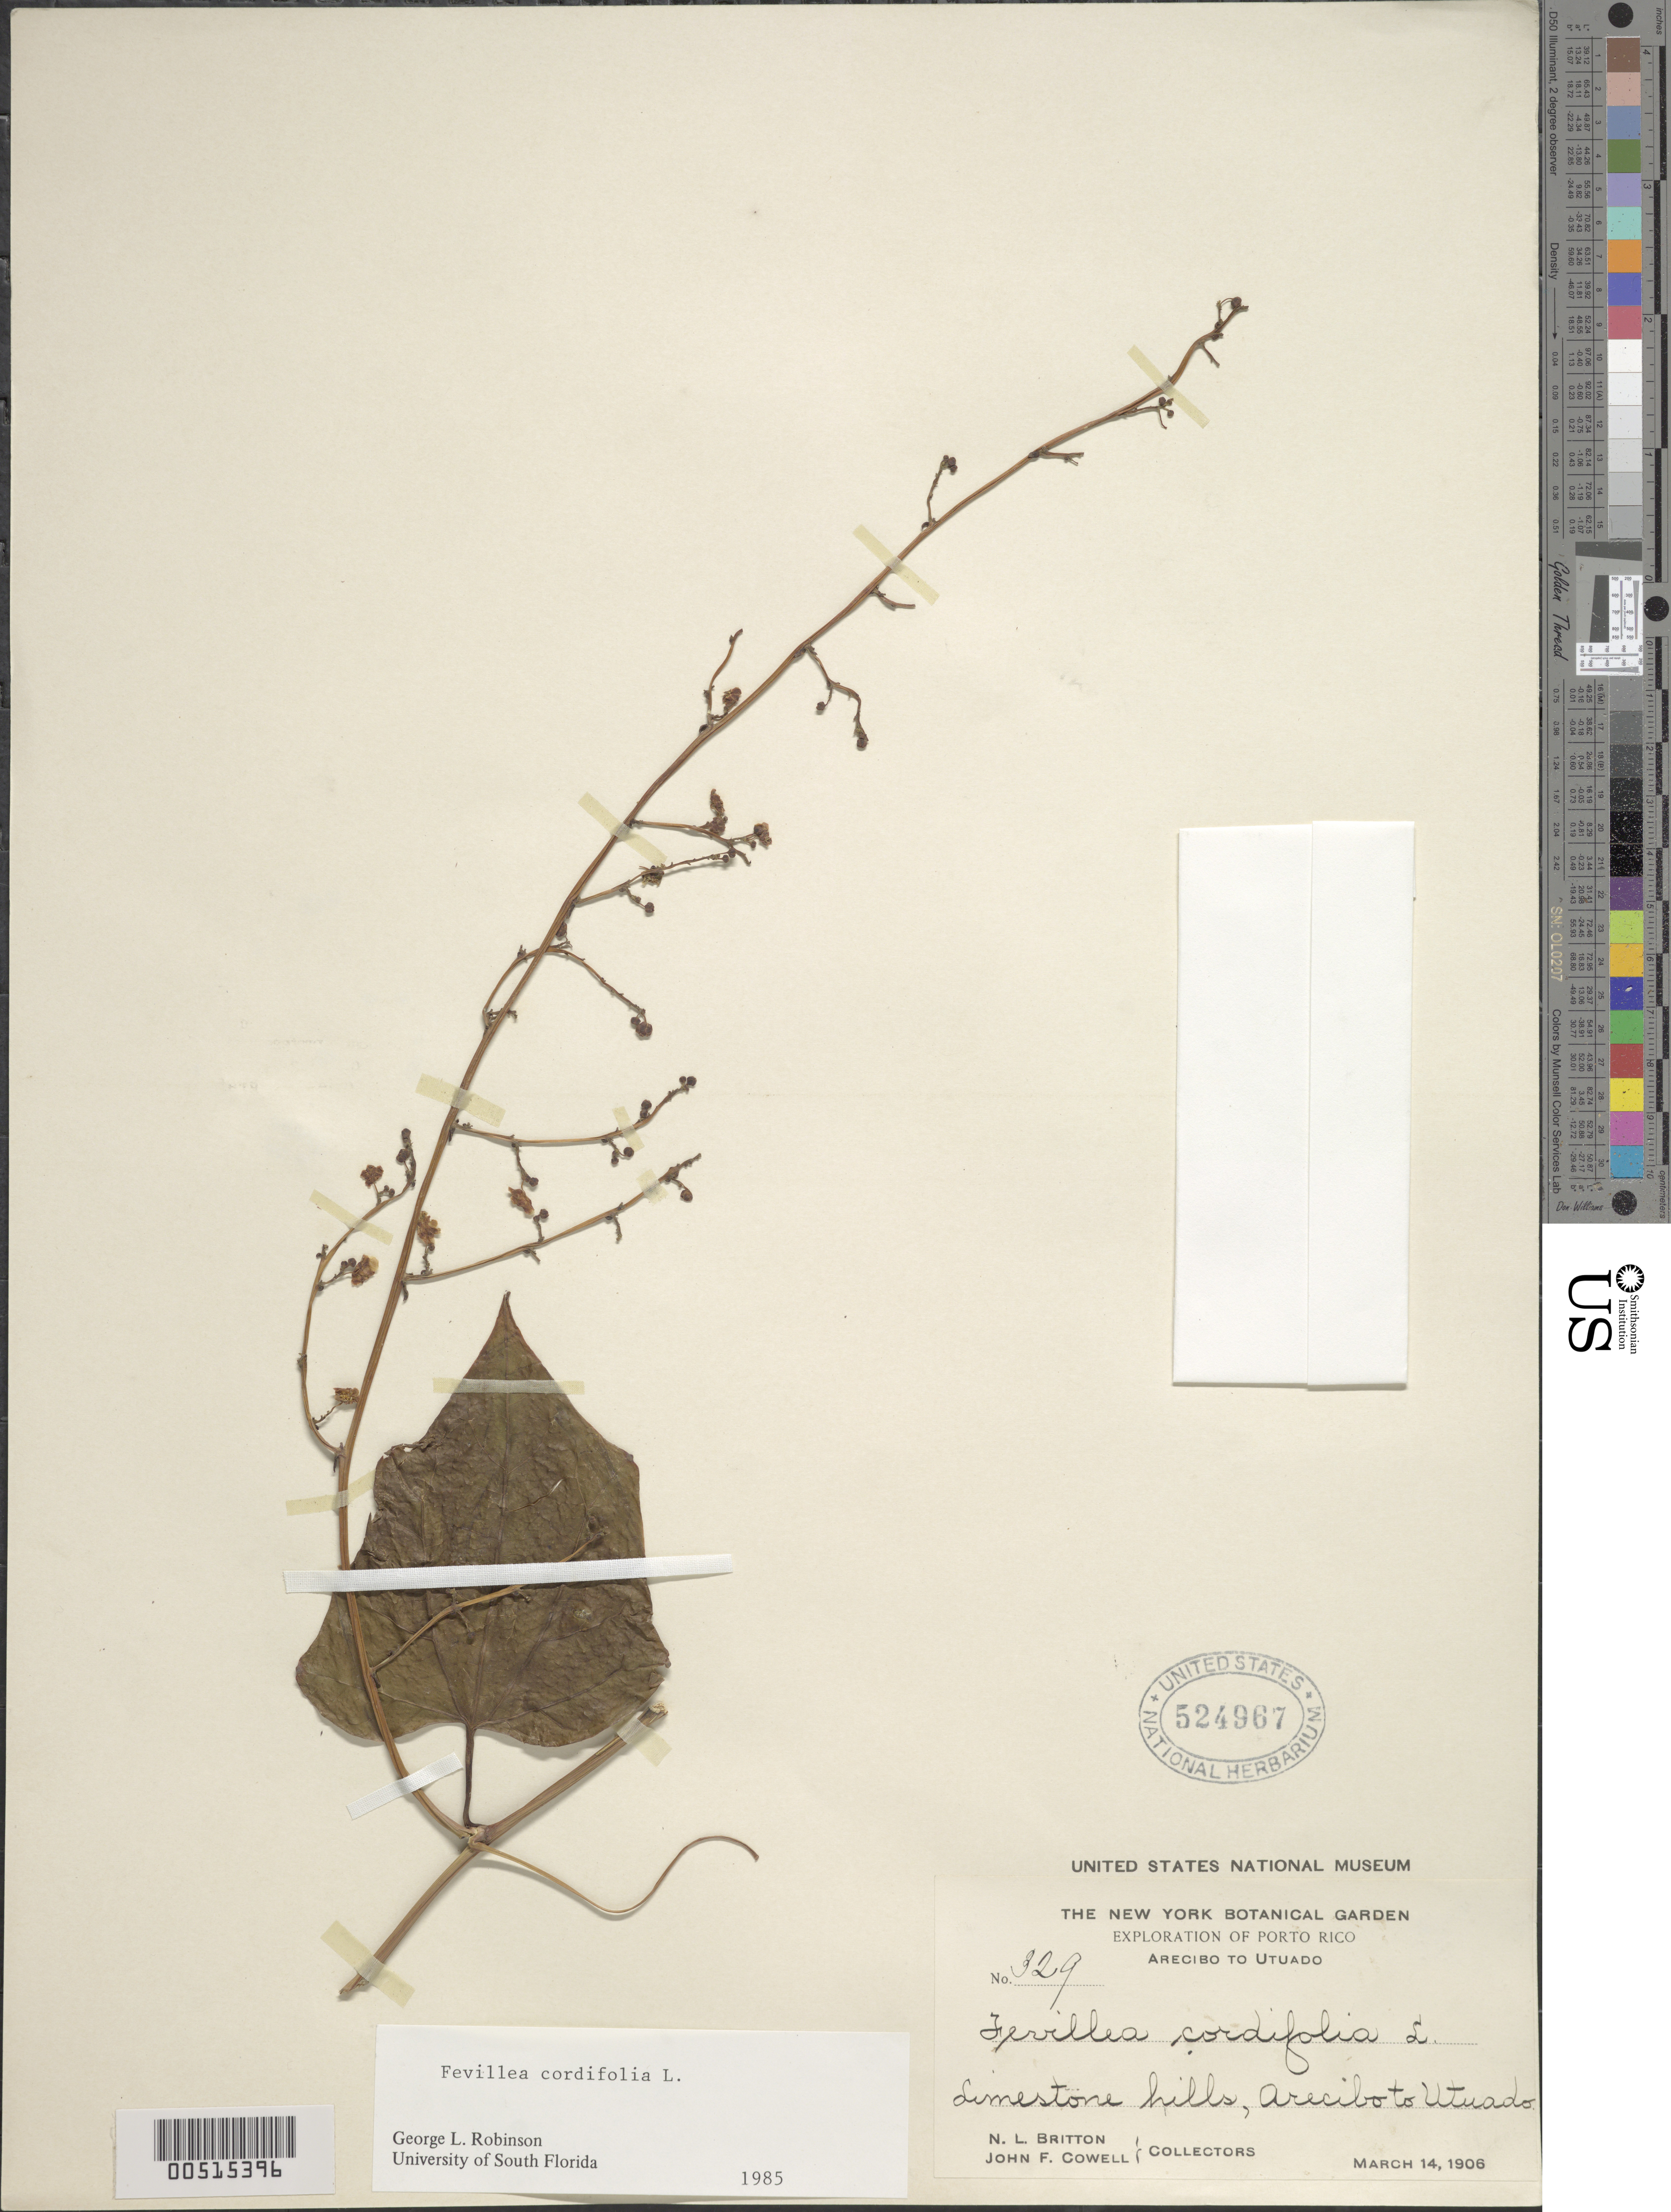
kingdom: Plantae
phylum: Tracheophyta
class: Magnoliopsida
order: Cucurbitales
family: Cucurbitaceae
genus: Fevillea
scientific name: Fevillea cordifolia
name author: L.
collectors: N. Britton & J. F. Cowell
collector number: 329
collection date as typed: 14 Mar 1906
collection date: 1906-03-14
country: Puerto Rico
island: Greater Antilles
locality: Arecibo to Utuado. Limestone hills.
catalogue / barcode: US 524967